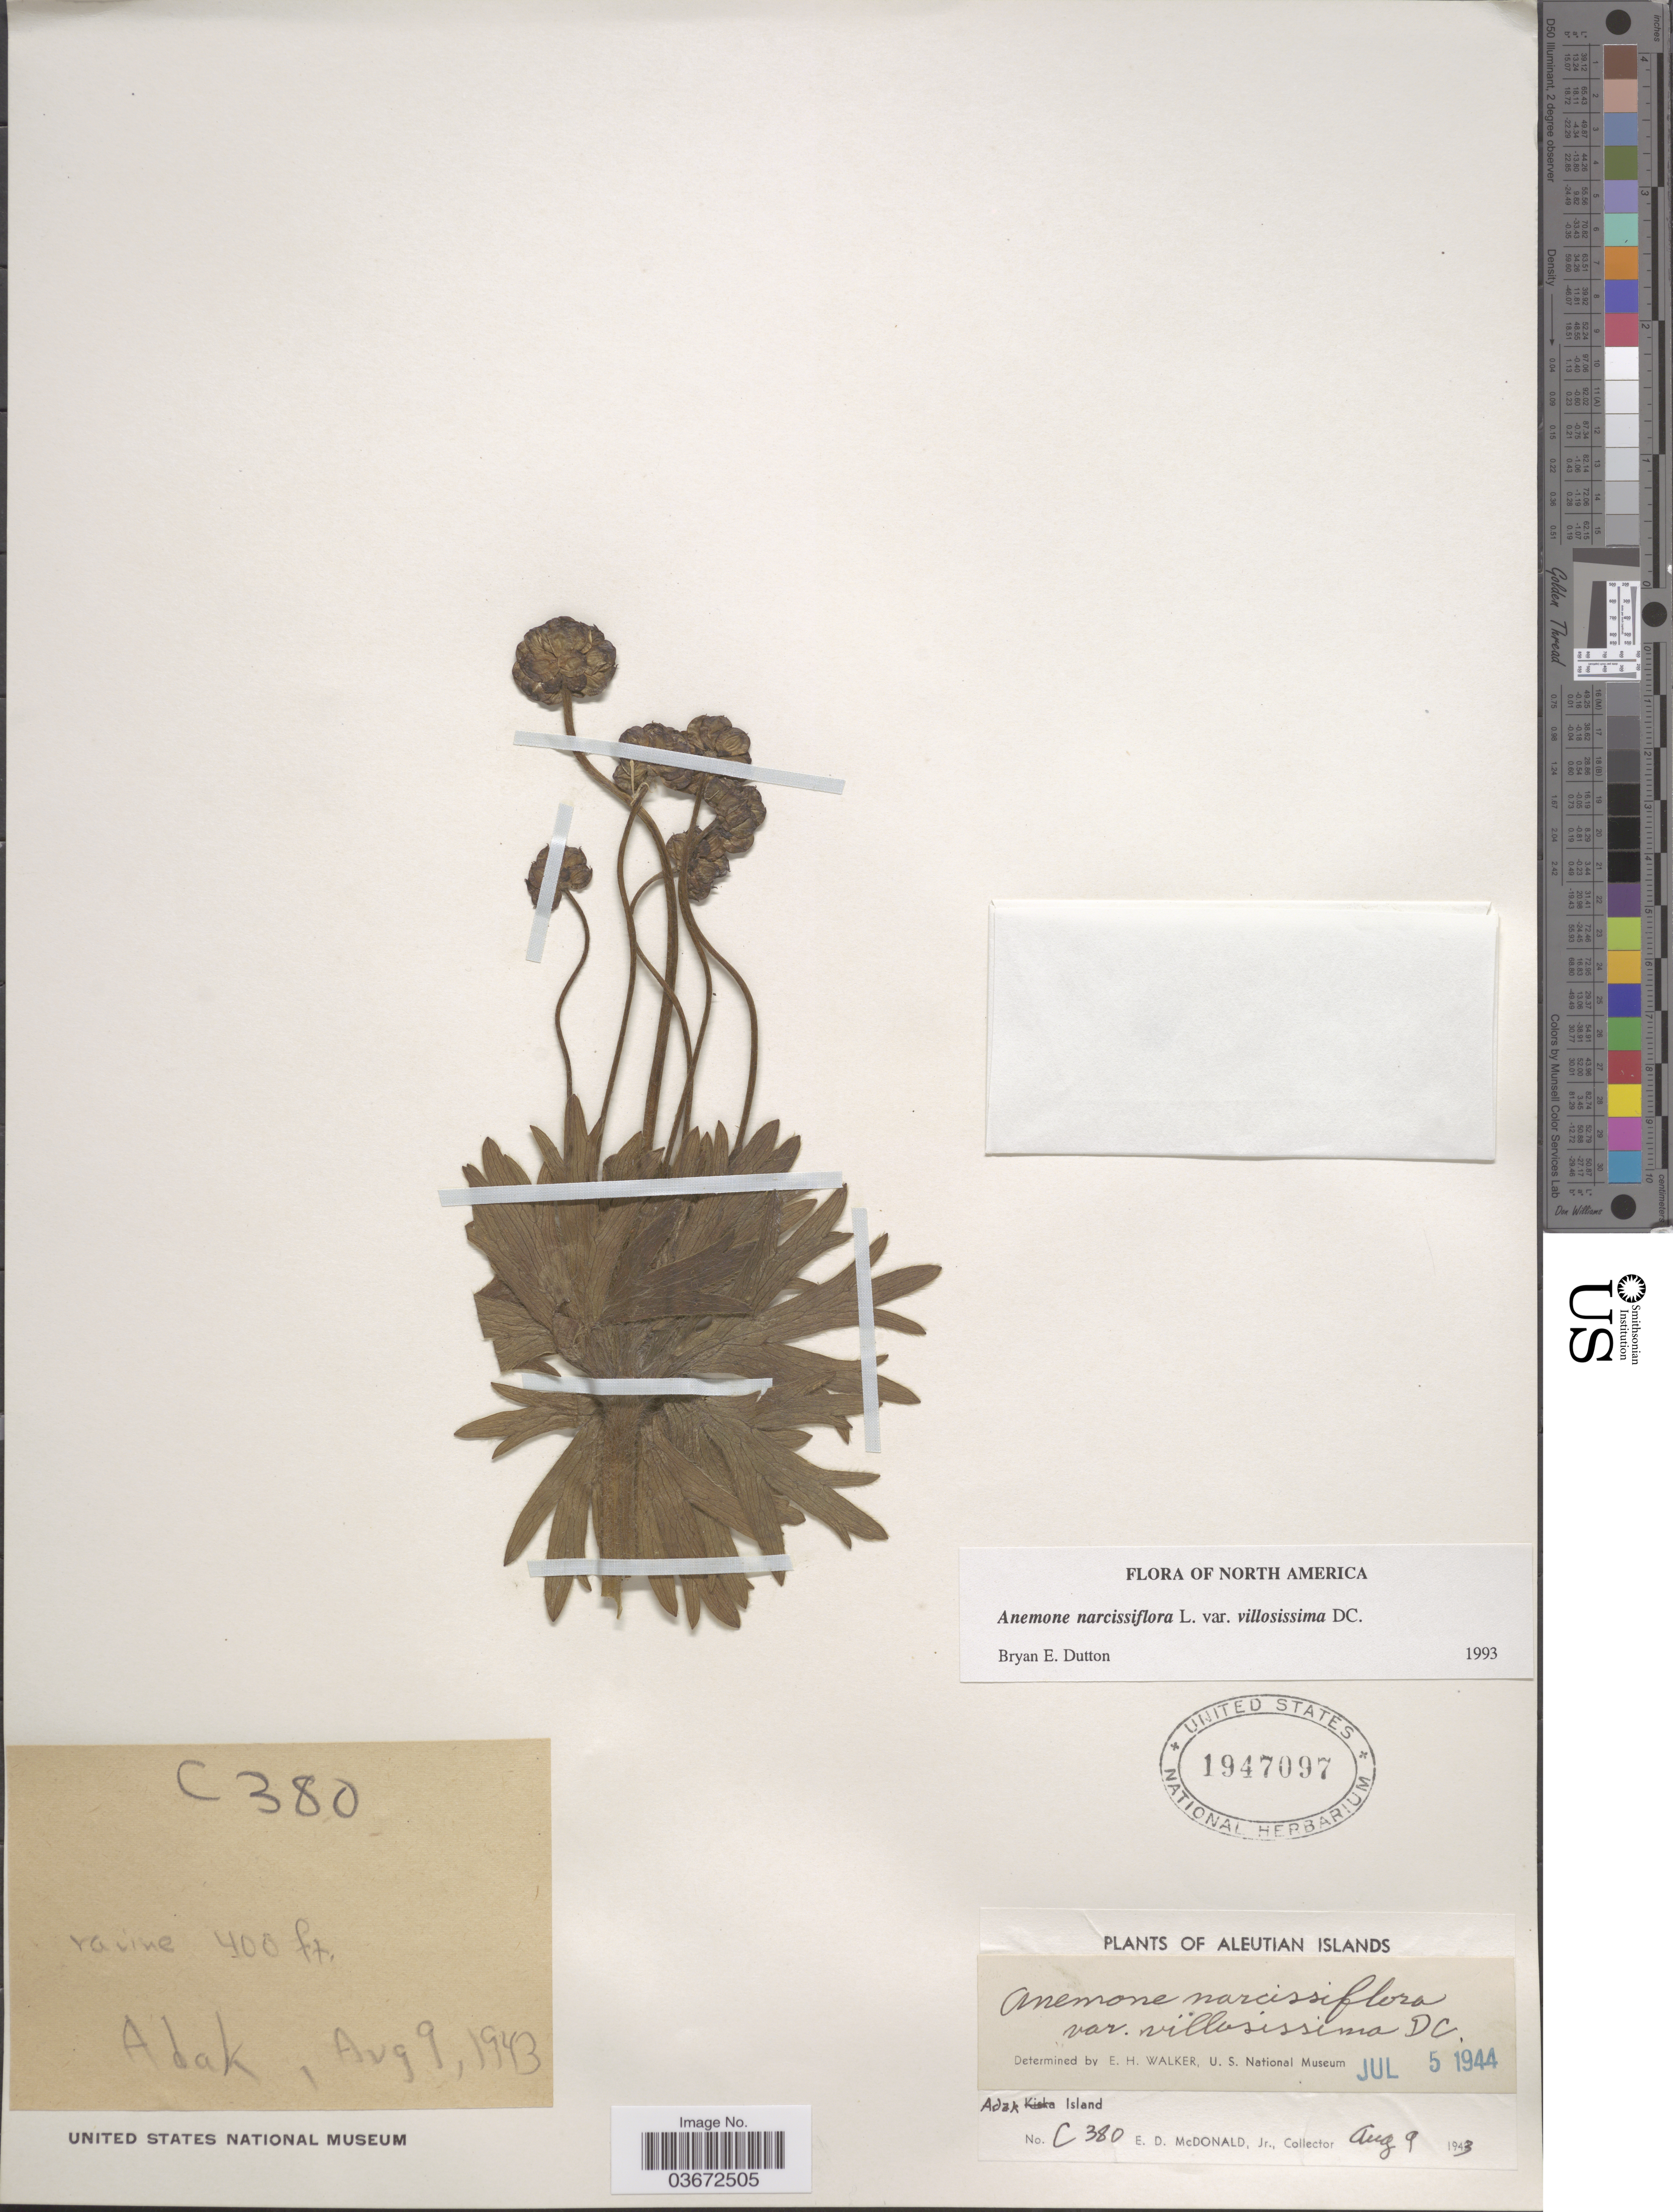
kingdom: Plantae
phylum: Tracheophyta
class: Magnoliopsida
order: Ranunculales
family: Ranunculaceae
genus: Anemone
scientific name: Anemone narcissiflora var. villosissima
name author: DC.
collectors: E. D. McDonald Jr.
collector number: C380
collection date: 1943-08-09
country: United States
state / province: Alaska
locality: Aleutian Islands. Adak Island.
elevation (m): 122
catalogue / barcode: US 1947097